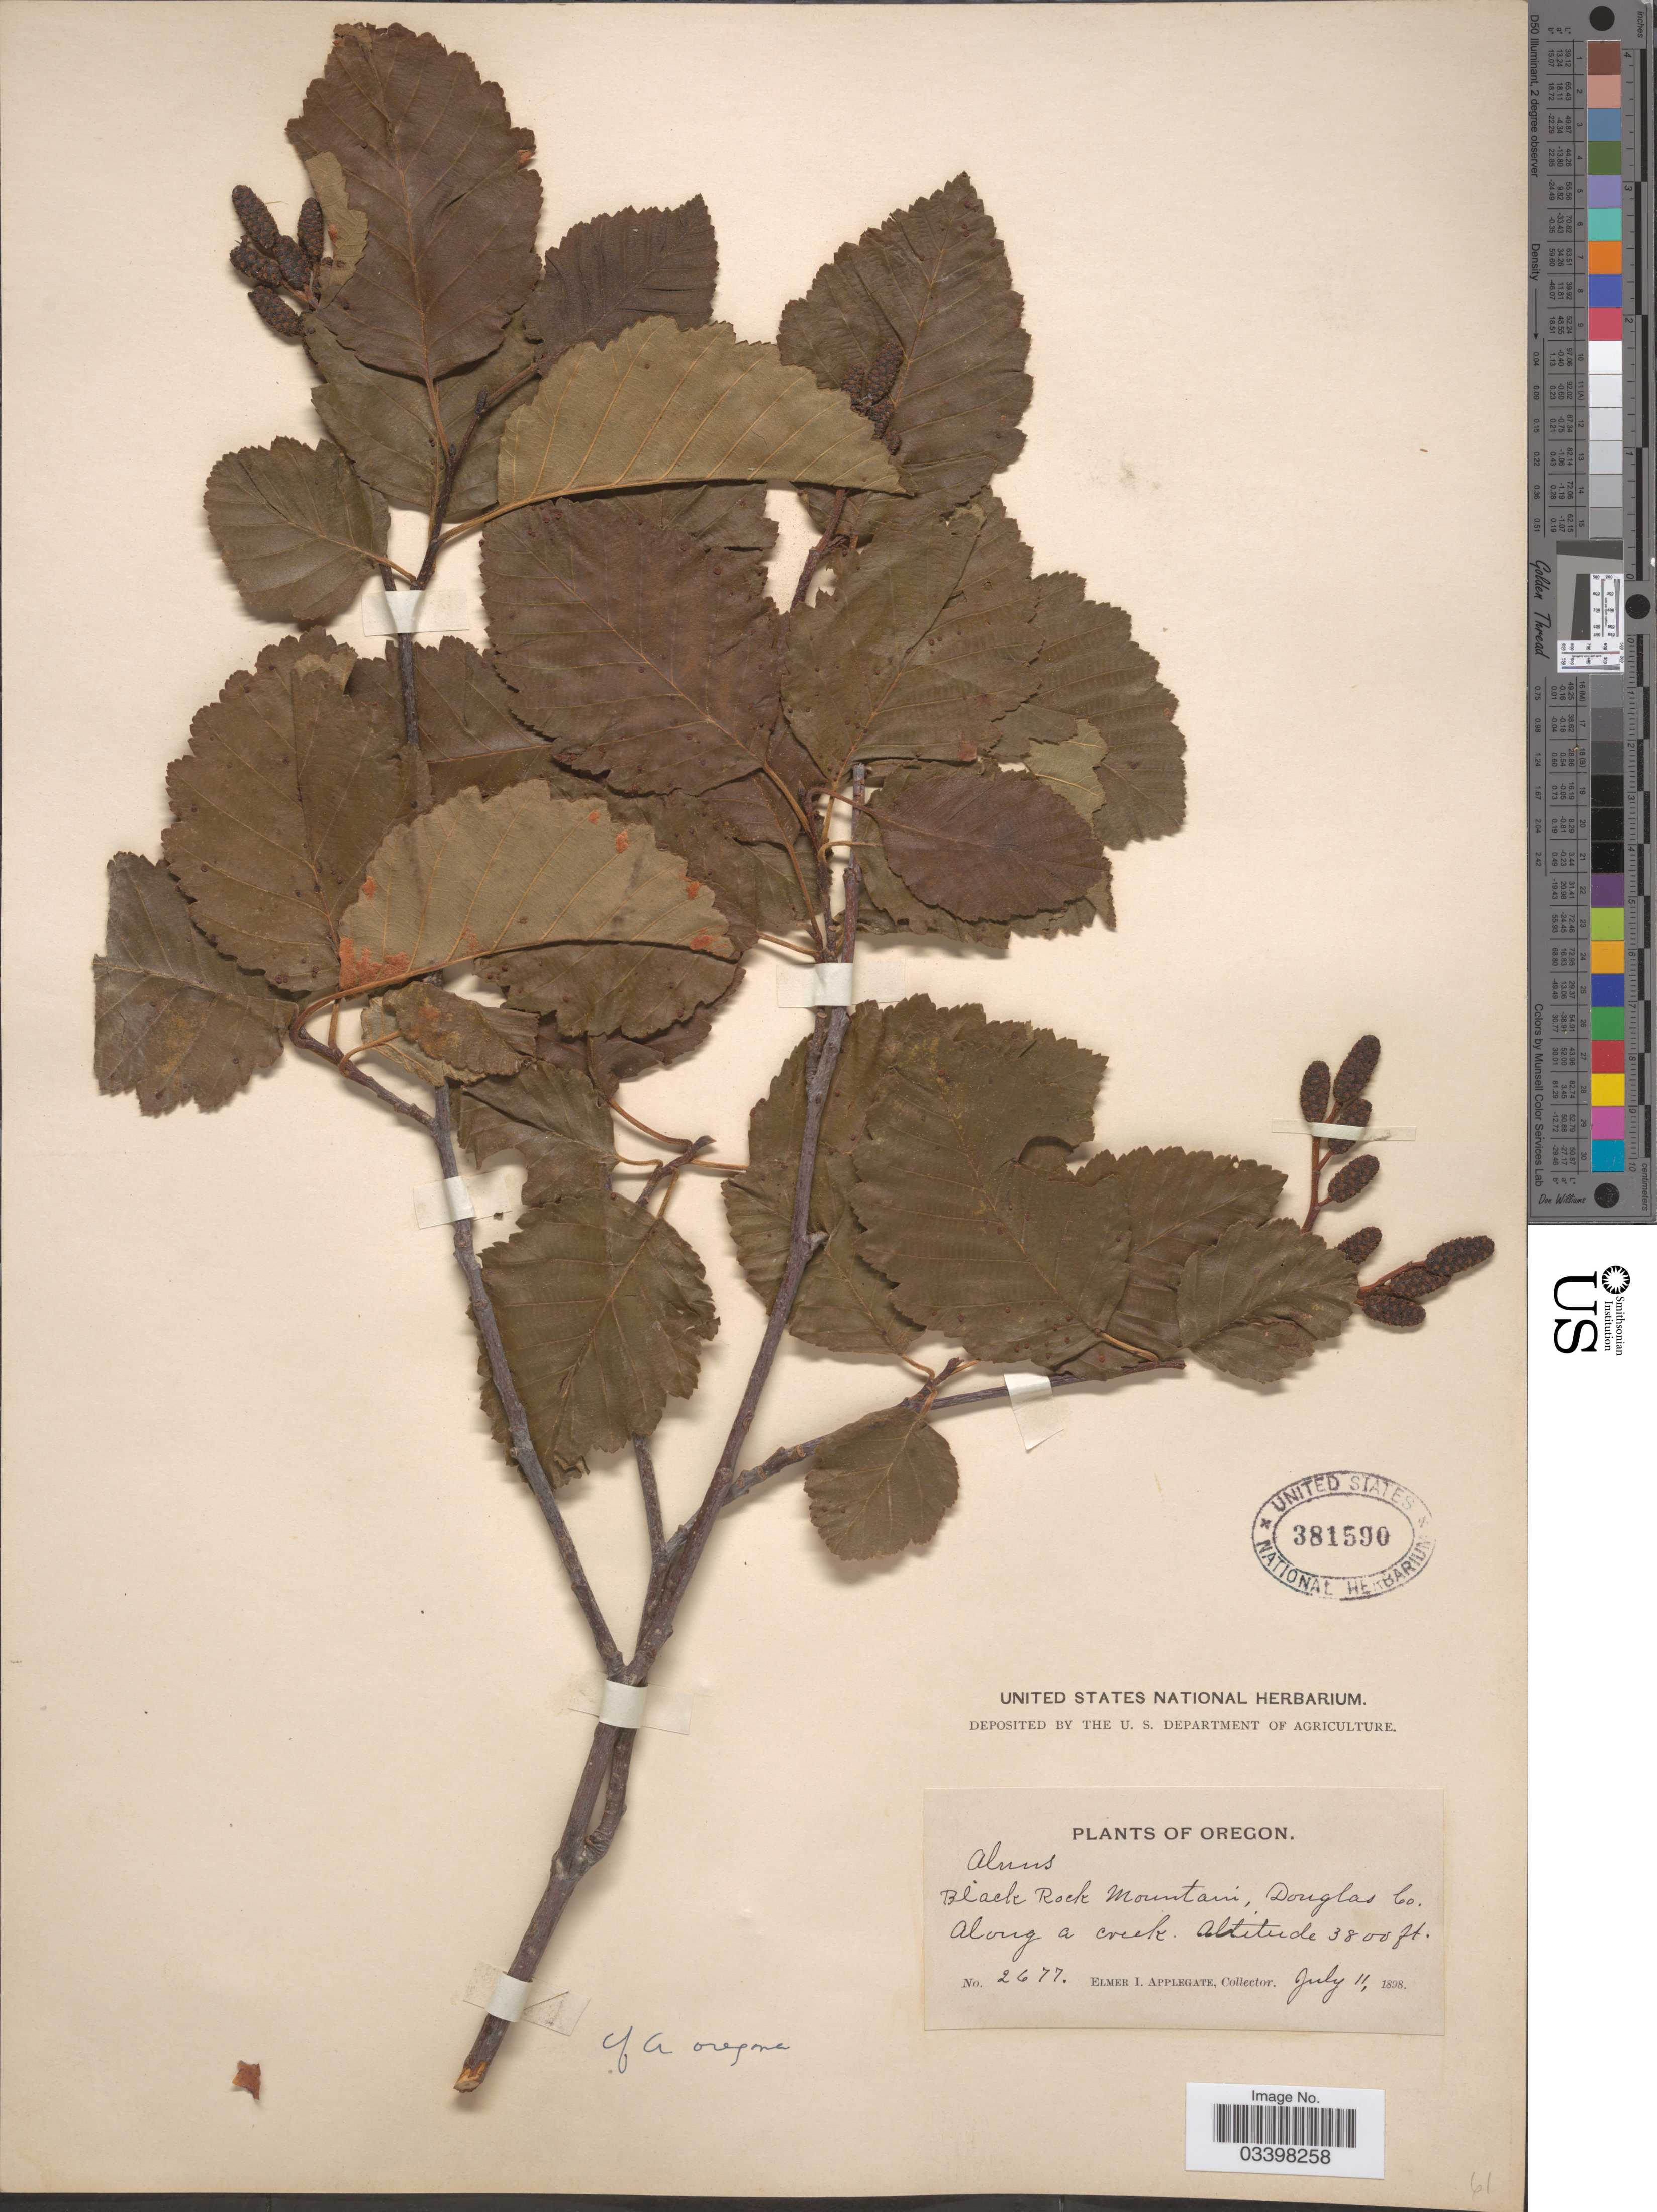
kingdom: Plantae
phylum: Tracheophyta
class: Magnoliopsida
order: Fagales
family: Betulaceae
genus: Alnus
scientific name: Alnus rubra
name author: Bong.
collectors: E. I. Applegate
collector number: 2677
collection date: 1898-07-11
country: United States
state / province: Oregon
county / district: Douglas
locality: Black Rock Mountain, Douglas Co. Along a creek.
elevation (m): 1158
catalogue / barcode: US 381590